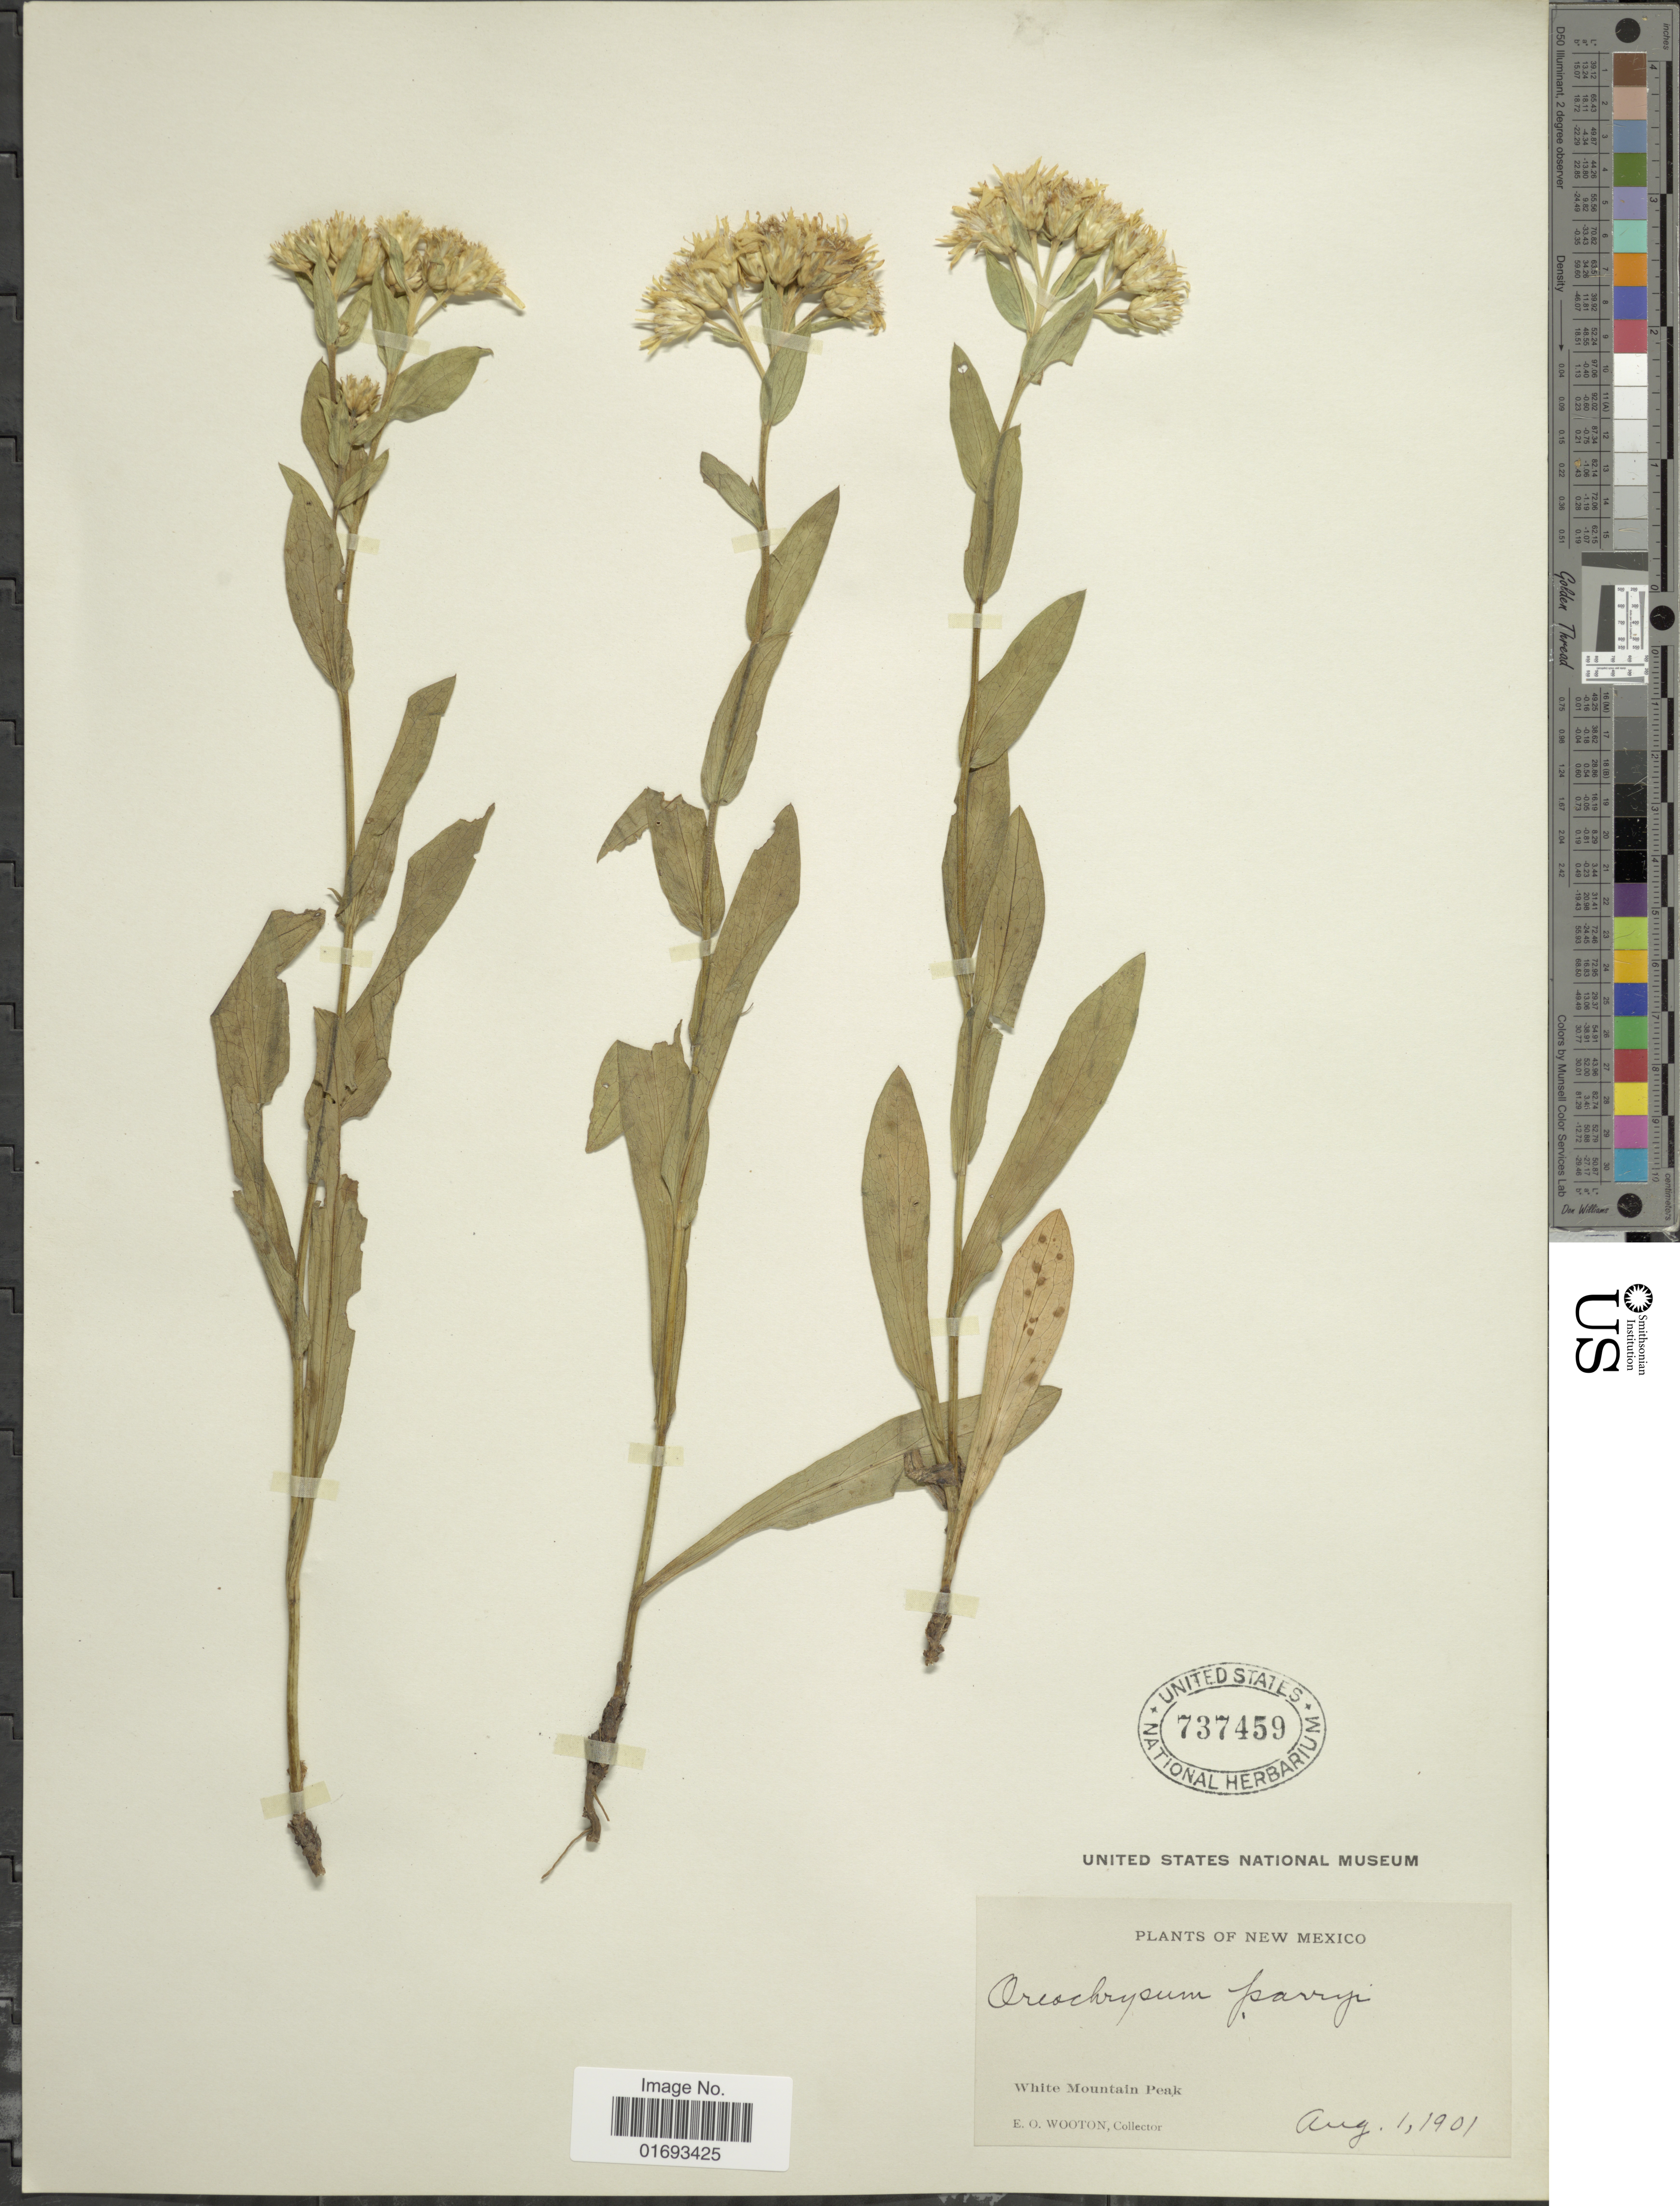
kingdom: Plantae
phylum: Tracheophyta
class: Magnoliopsida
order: Asterales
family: Asteraceae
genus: Oreochrysum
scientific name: Oreochrysum parryi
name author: (A. Gray) Rydb.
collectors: E. O. Wooton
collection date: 1901-08-01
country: United States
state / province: New Mexico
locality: White Mountain Peak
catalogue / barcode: US 737459